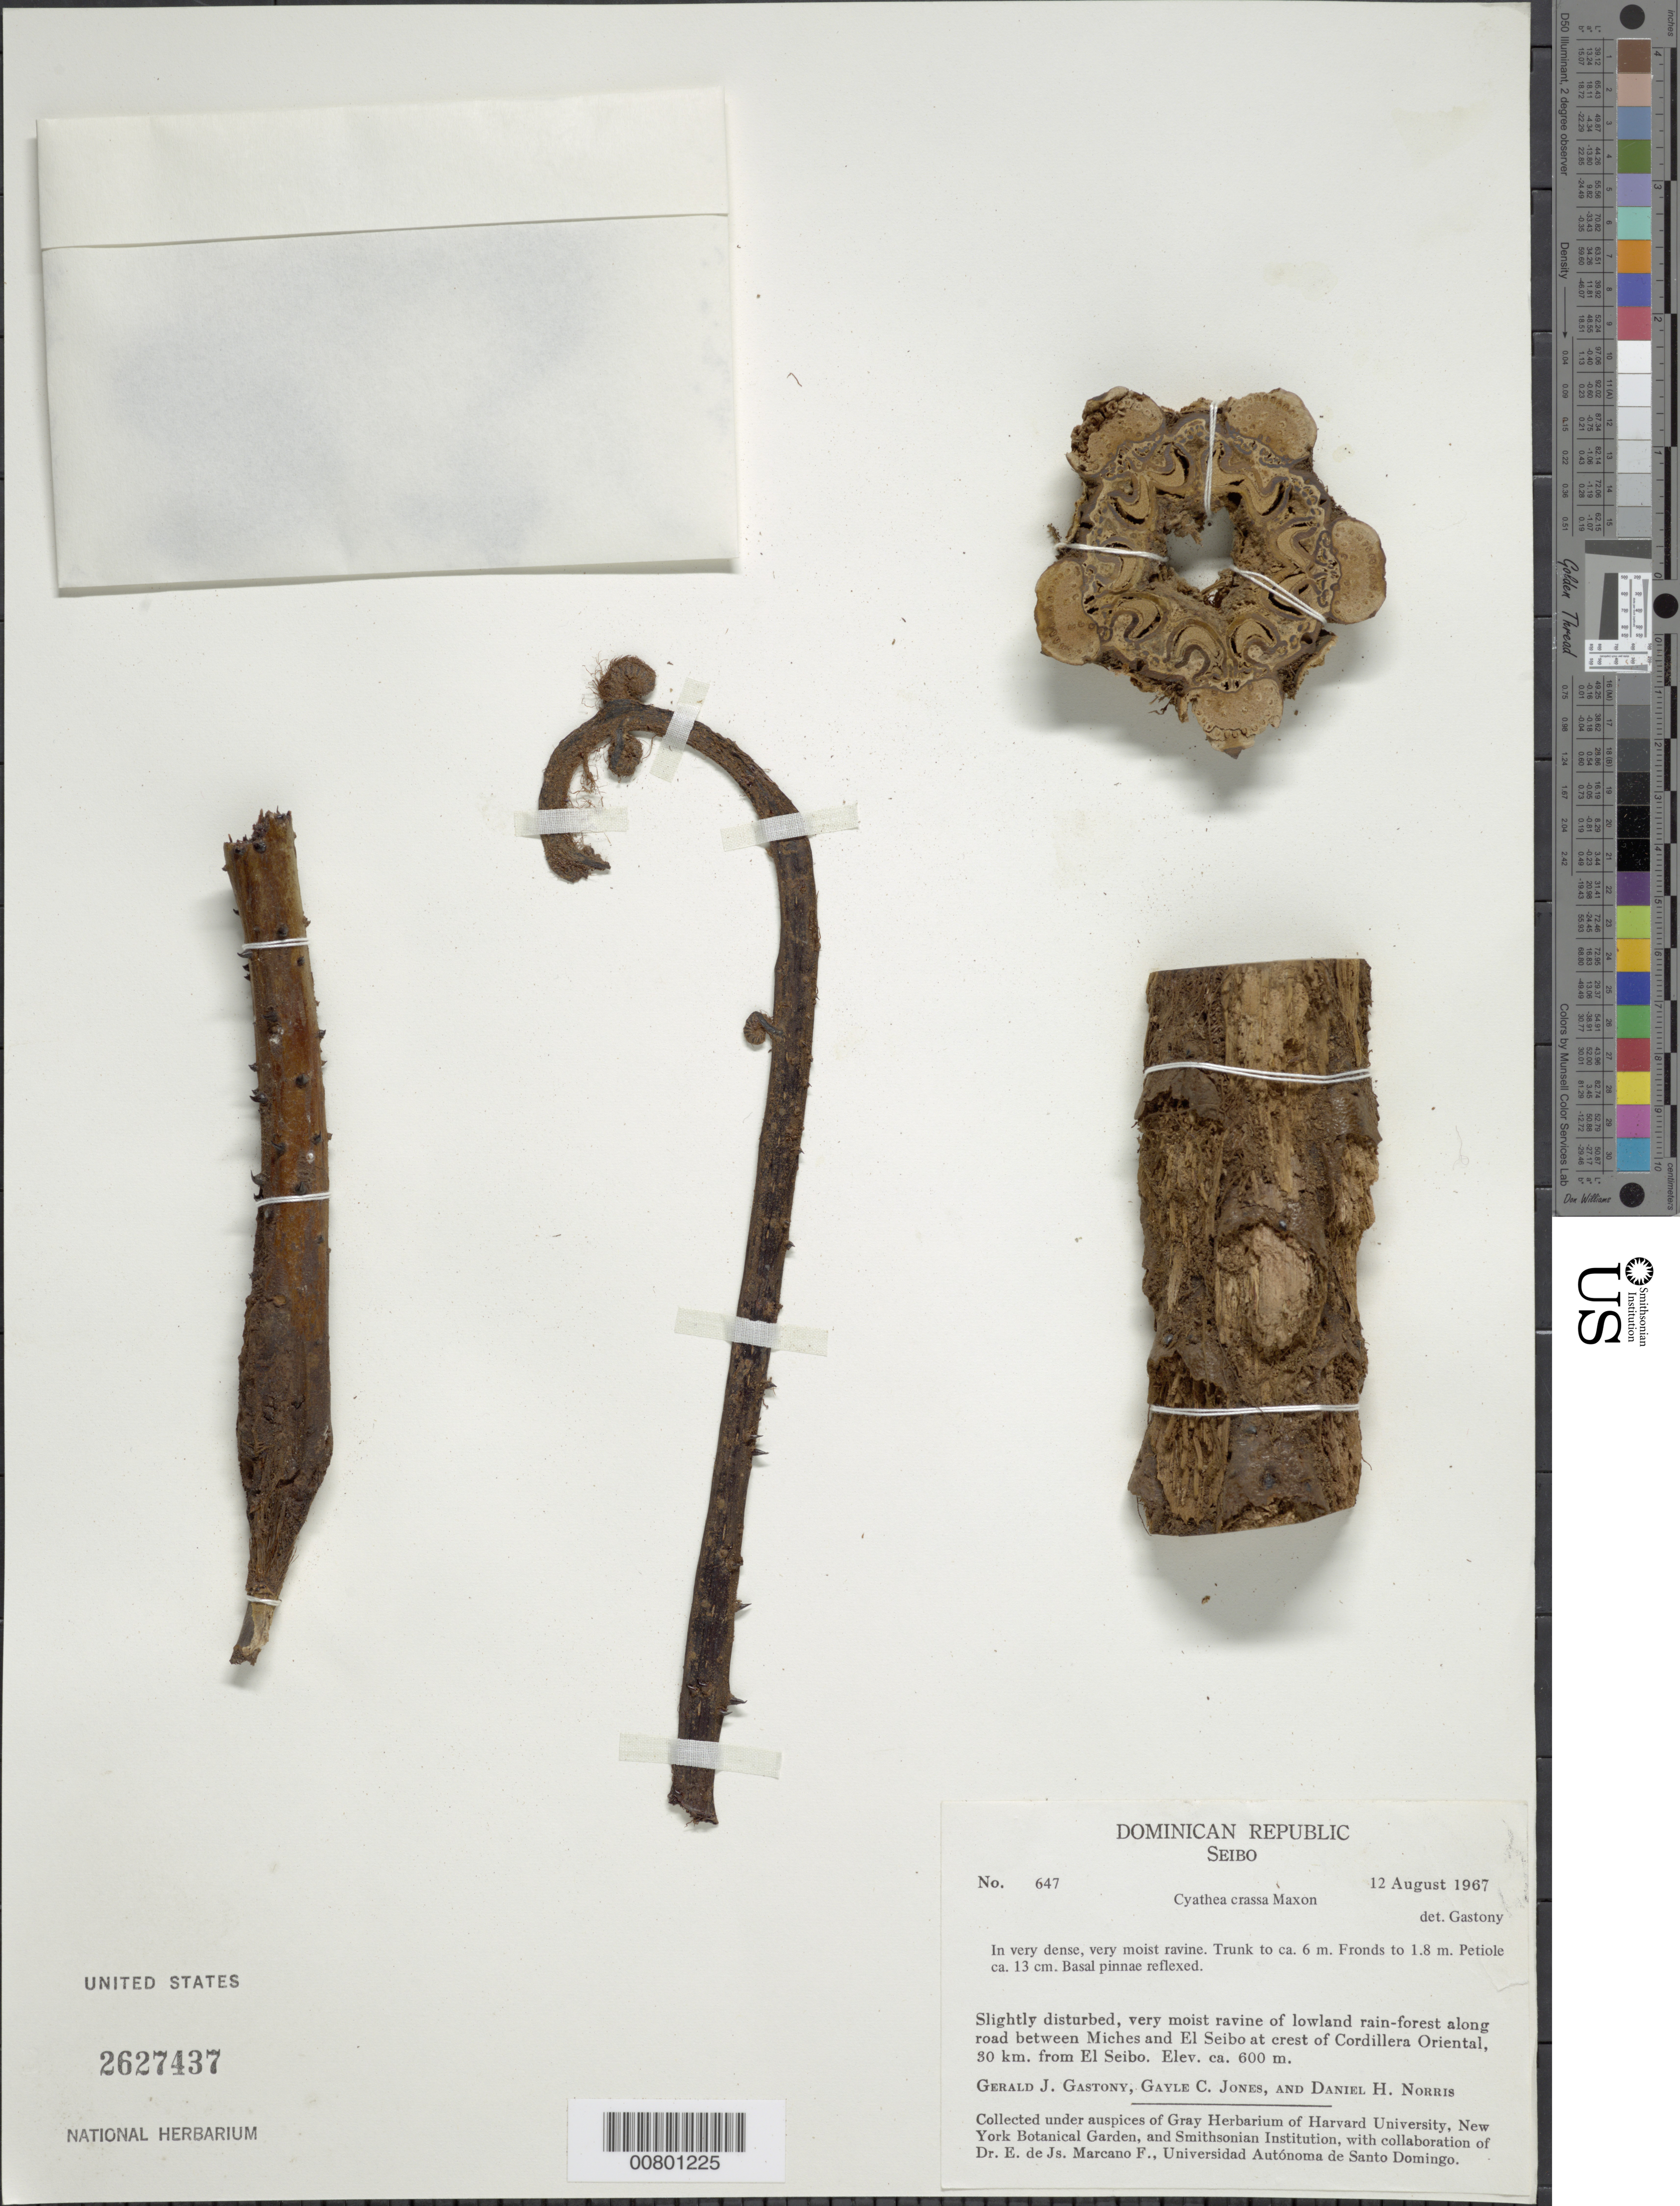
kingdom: Plantae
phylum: Tracheophyta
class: Polypodiopsida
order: Cyatheales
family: Cyatheaceae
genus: Alsophila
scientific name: Alsophila jimeneziana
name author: D.S. Conant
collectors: G. Gastony, G. C. Jones & D. H. Norris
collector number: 647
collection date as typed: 12 Aug 1967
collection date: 1967-08-12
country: Dominican Republic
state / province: El Seibo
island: Hispaniola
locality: Miches to El Seibo road, crest of Cordillera Oriental, 30 km from El Siebo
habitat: Slightly disturbed, very moist ravine of lowland rainforest along road; in very dense, very moist ravine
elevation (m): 600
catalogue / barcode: US 2627437